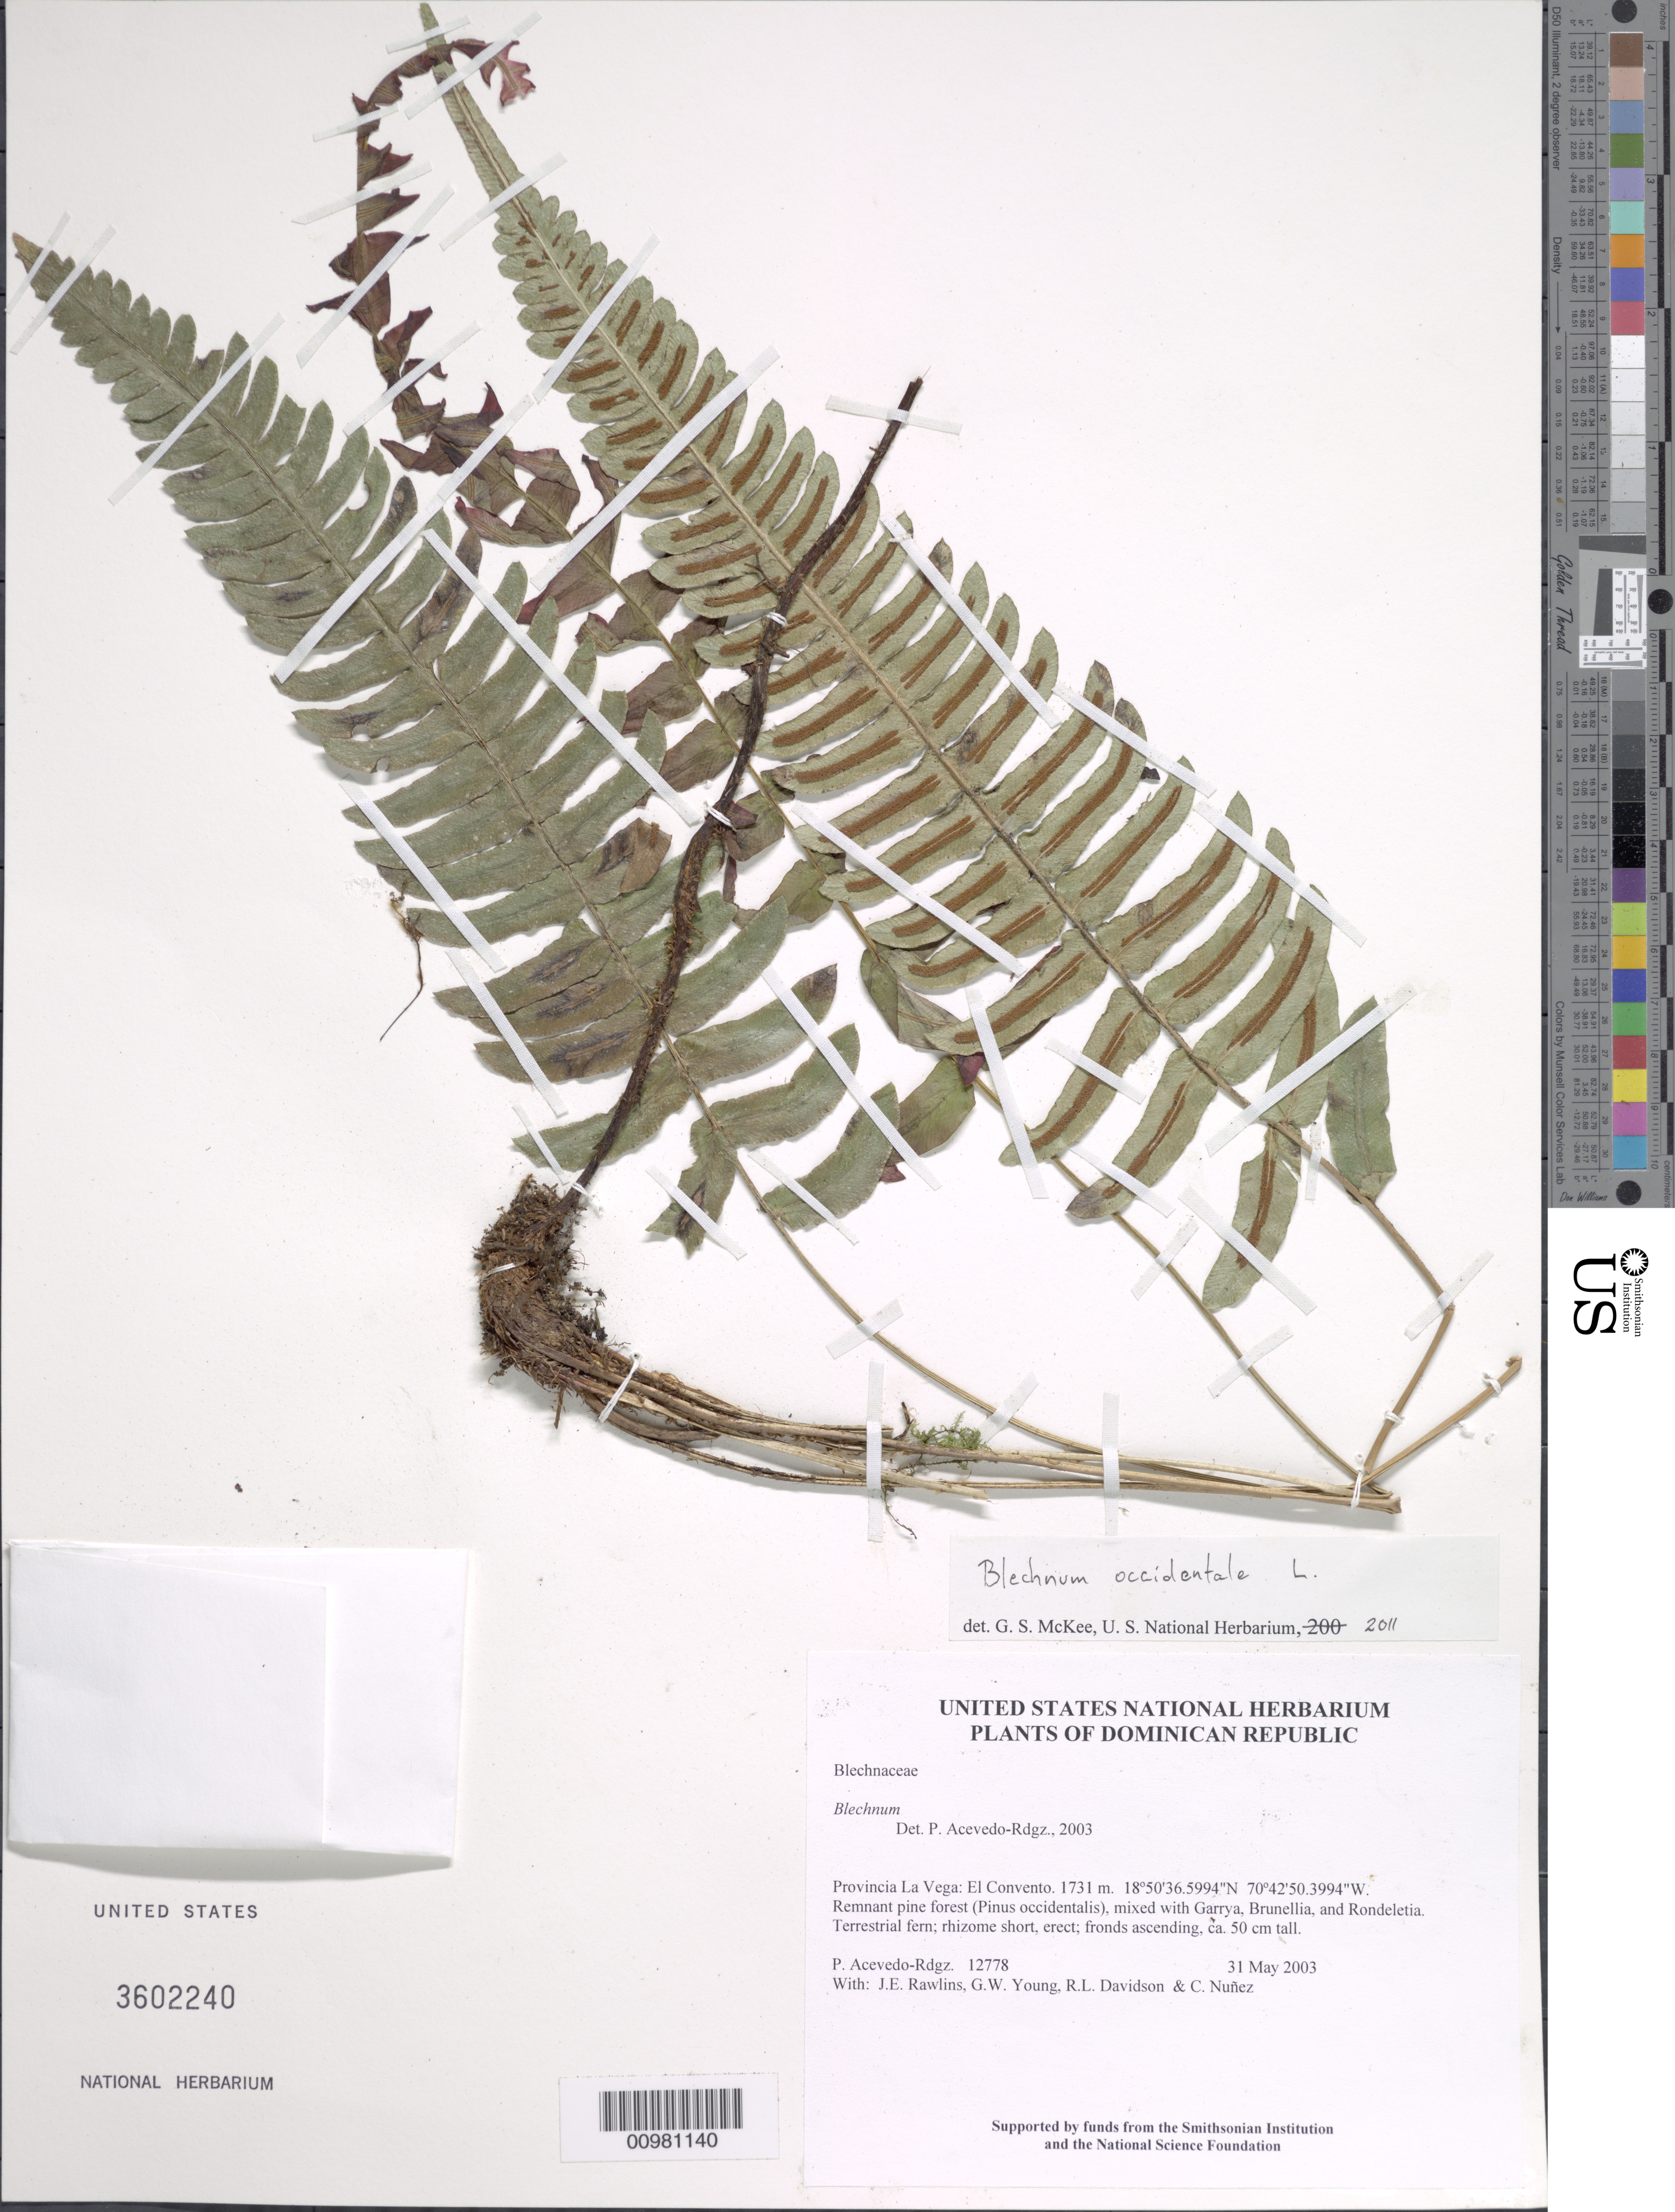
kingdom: Plantae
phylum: Tracheophyta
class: Polypodiopsida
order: Polypodiales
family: Blechnaceae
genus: Blechnum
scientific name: Blechnum occidentale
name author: L.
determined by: McKee, G. S., (US), NMNH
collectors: P. Acevedo-Rodr., J. Rawlins, G. Young, R. Davidson & C. Nunez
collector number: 12778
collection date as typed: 31 May 2003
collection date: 2003-05-31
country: Dominican Republic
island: Hispaniola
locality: Provincia La Vega: El Convento.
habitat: Remnant pine forest (Pinus occidentalis), mixed with Garrya, Brunellia, and Rondeletia.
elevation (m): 1731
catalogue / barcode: US 3602240